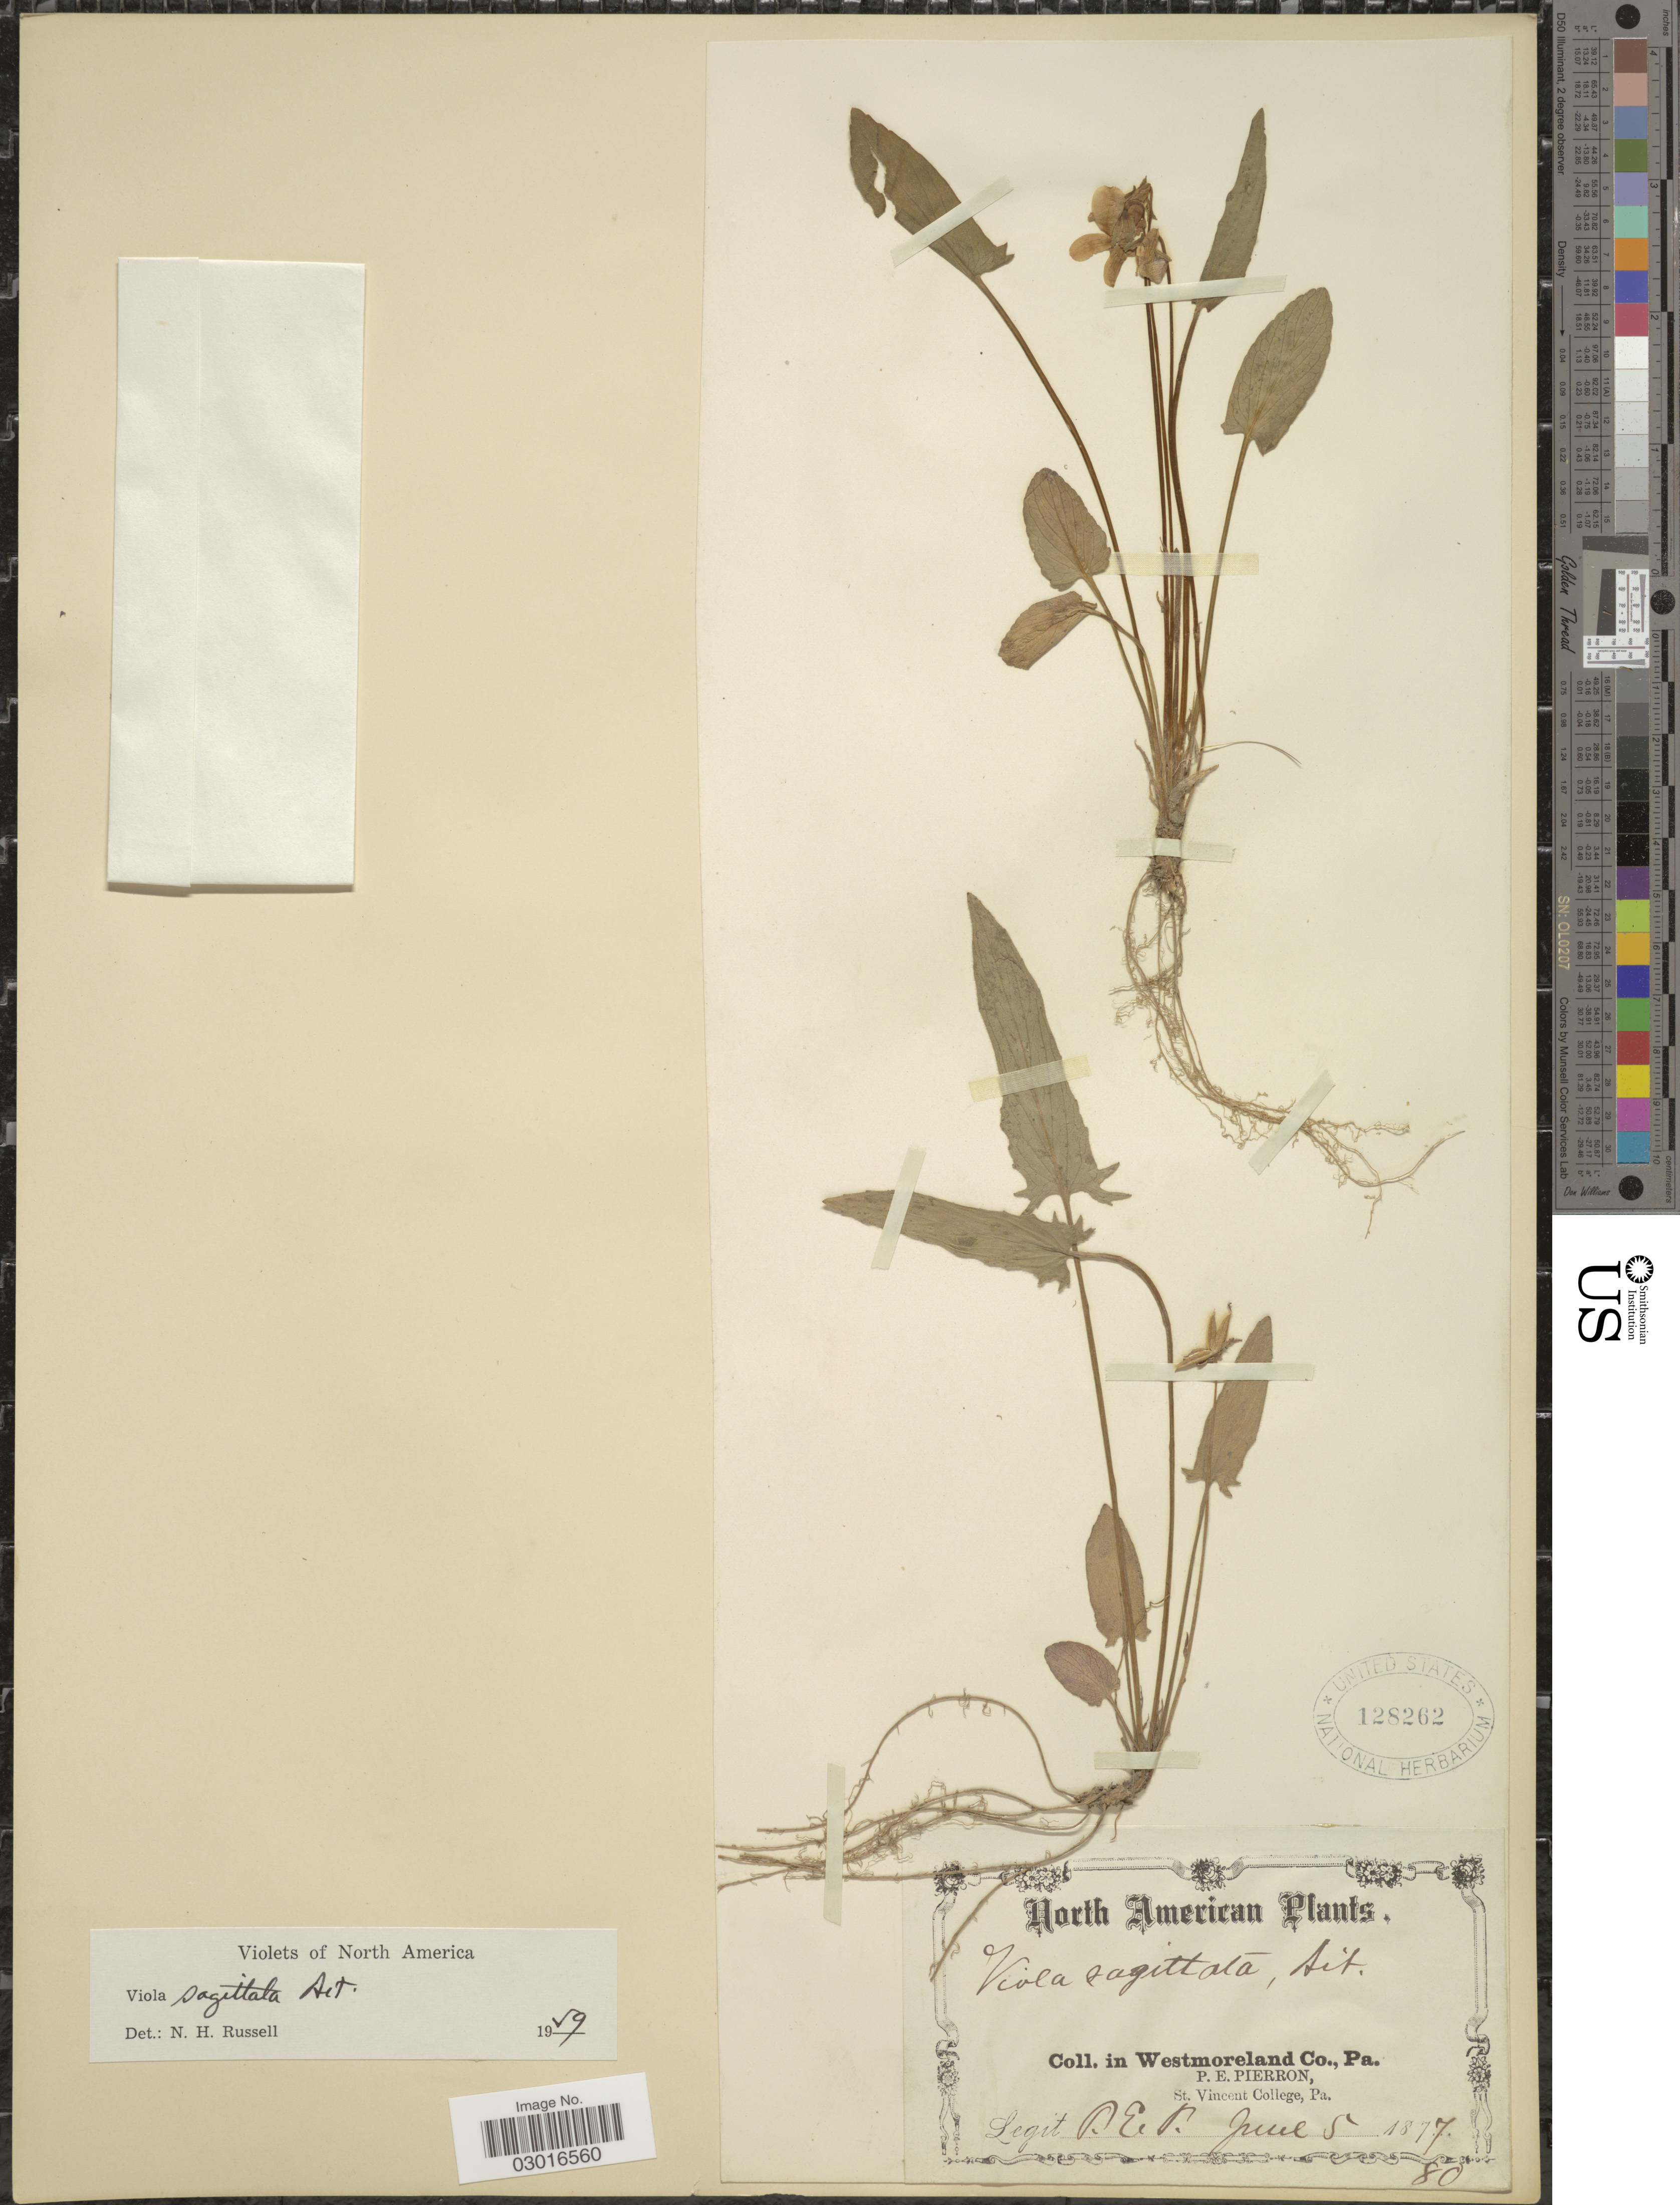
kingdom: Plantae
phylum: Tracheophyta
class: Magnoliopsida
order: Malpighiales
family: Violaceae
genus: Viola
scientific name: Viola sagittata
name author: Aiton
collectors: P. Pierron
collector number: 80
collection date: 1877-06-05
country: United States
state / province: Pennsylvania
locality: Coll. in Westmoreland Co.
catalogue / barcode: US 128262